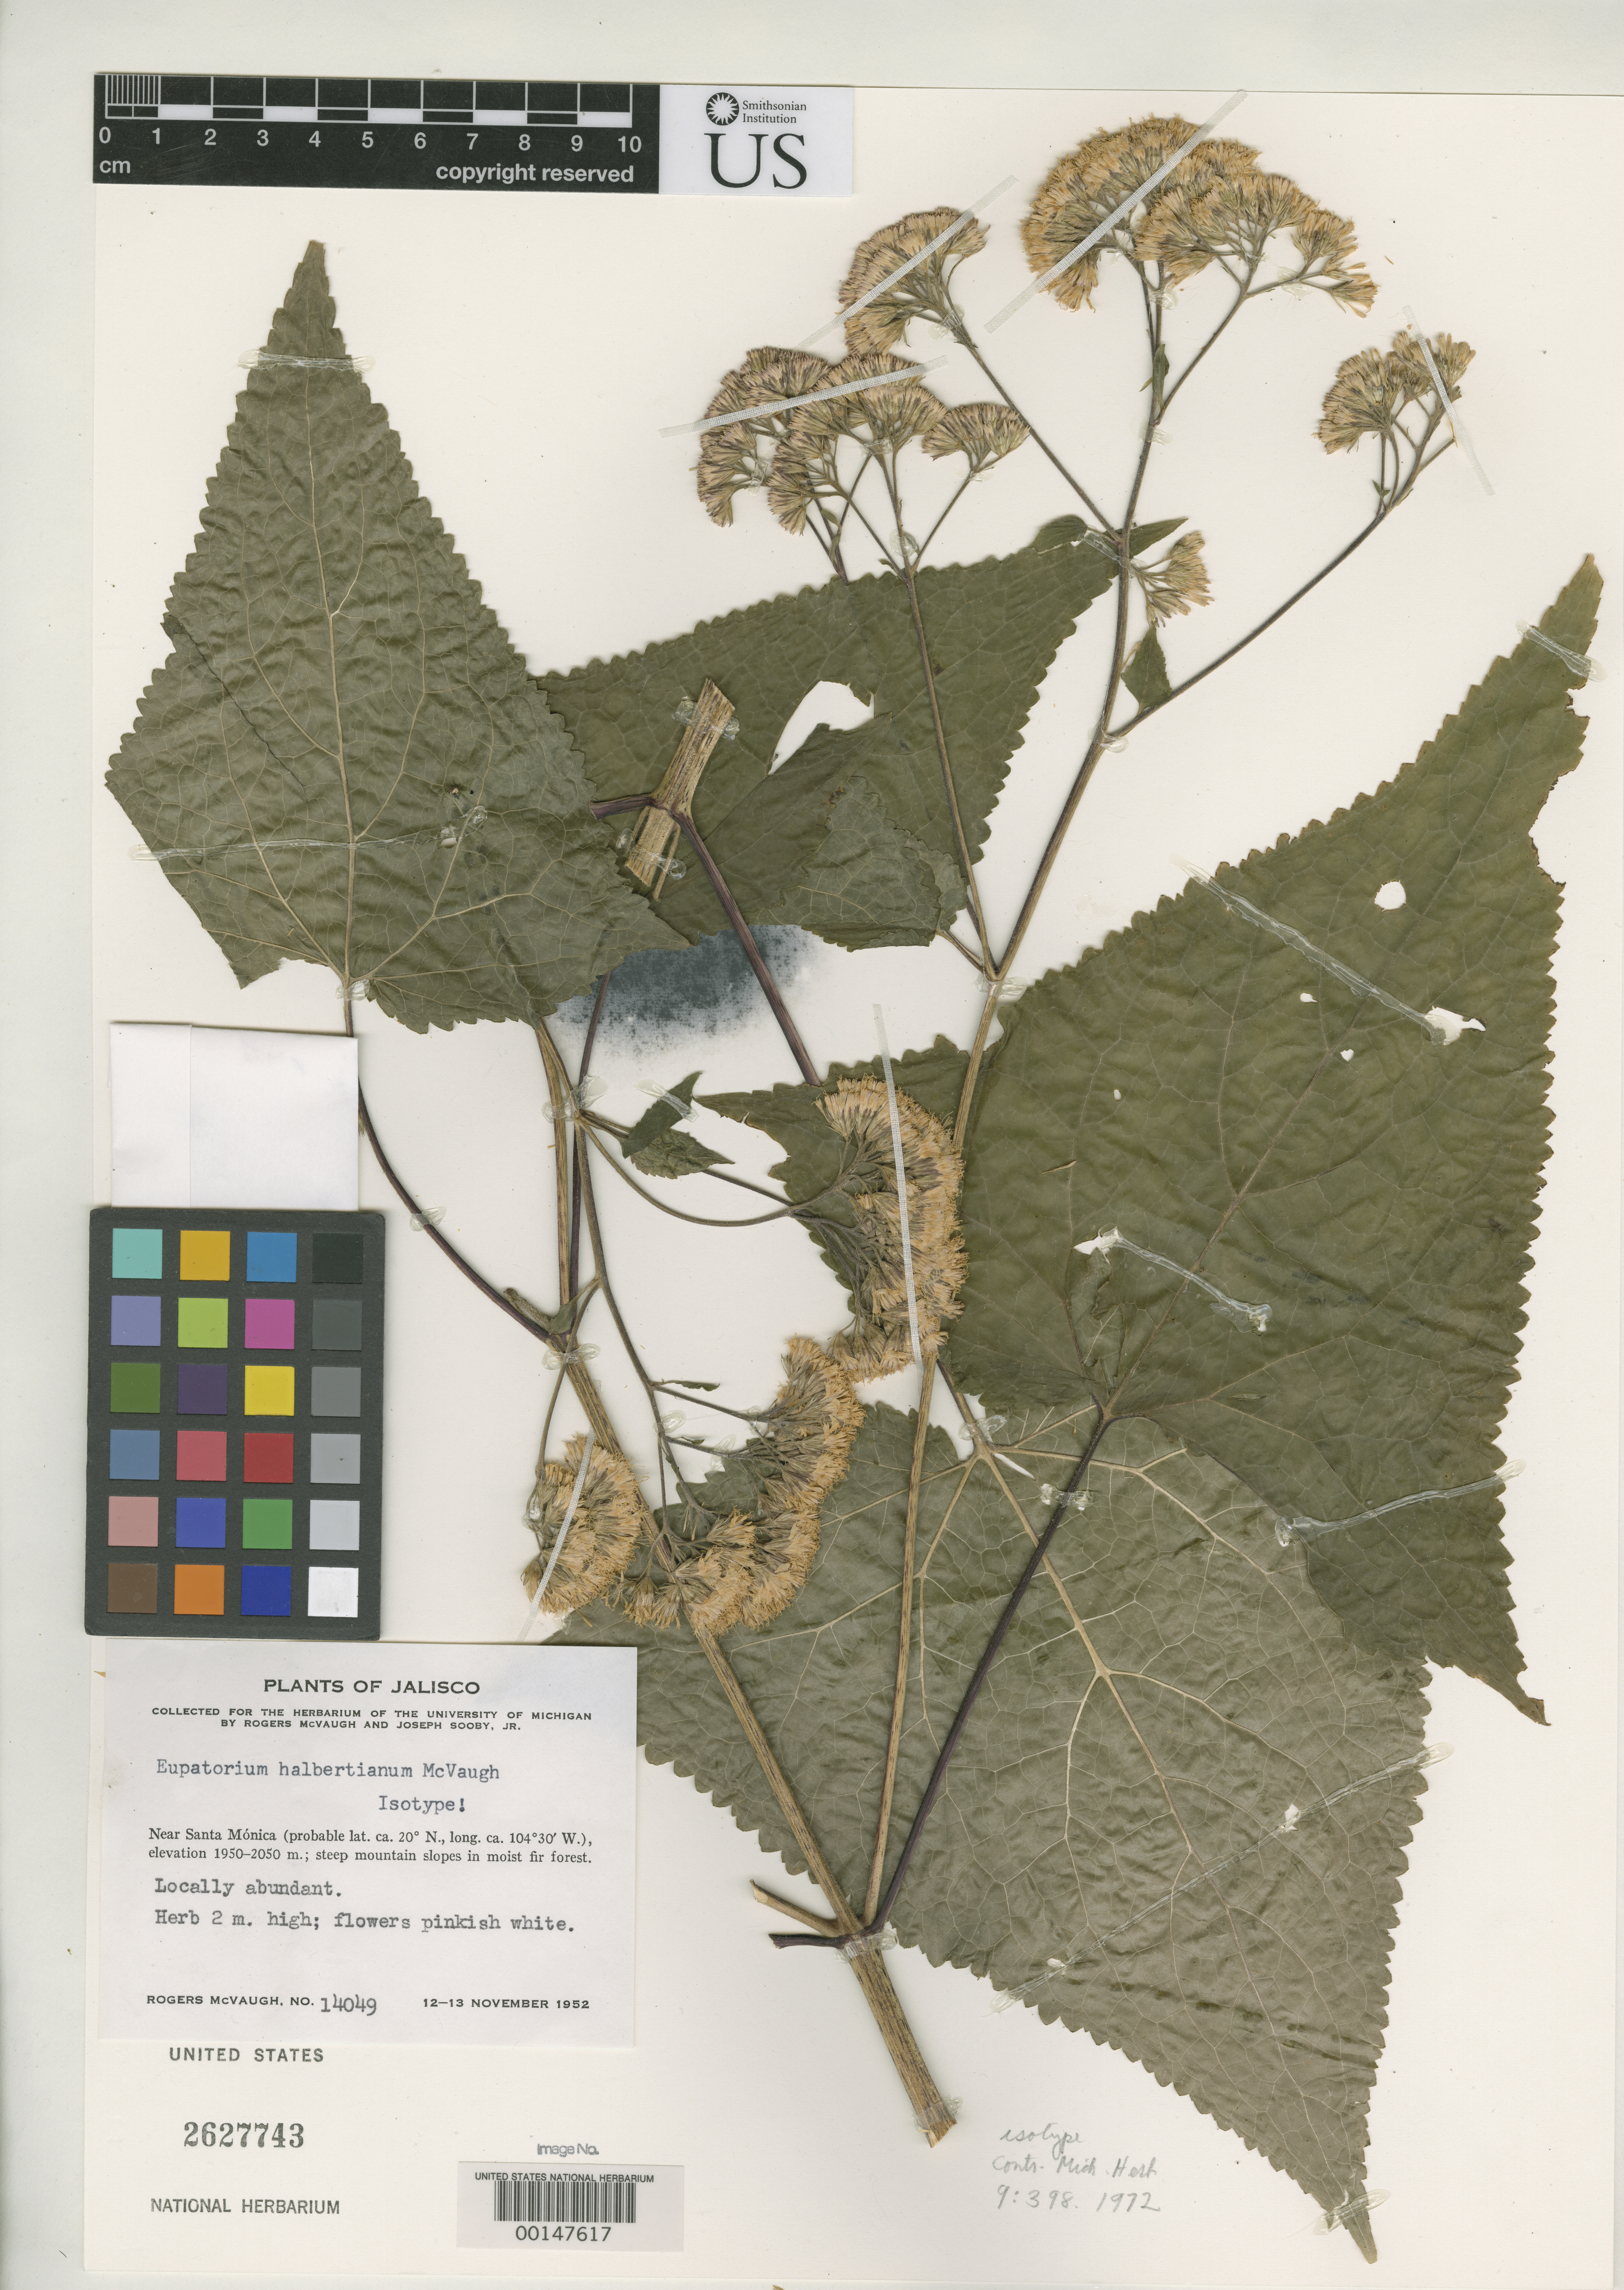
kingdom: Plantae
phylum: Tracheophyta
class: Magnoliopsida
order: Asterales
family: Asteraceae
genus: Eupatorium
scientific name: Eupatorium halbertianum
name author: McVaugh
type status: Isotype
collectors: R. McVaugh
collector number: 14049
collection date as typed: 12 Nov 1952 to 13 Nov 1952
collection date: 1952-11-12/1952-11-13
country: Mexico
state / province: Jalisco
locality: Near Santa Monica.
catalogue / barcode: US 2627743